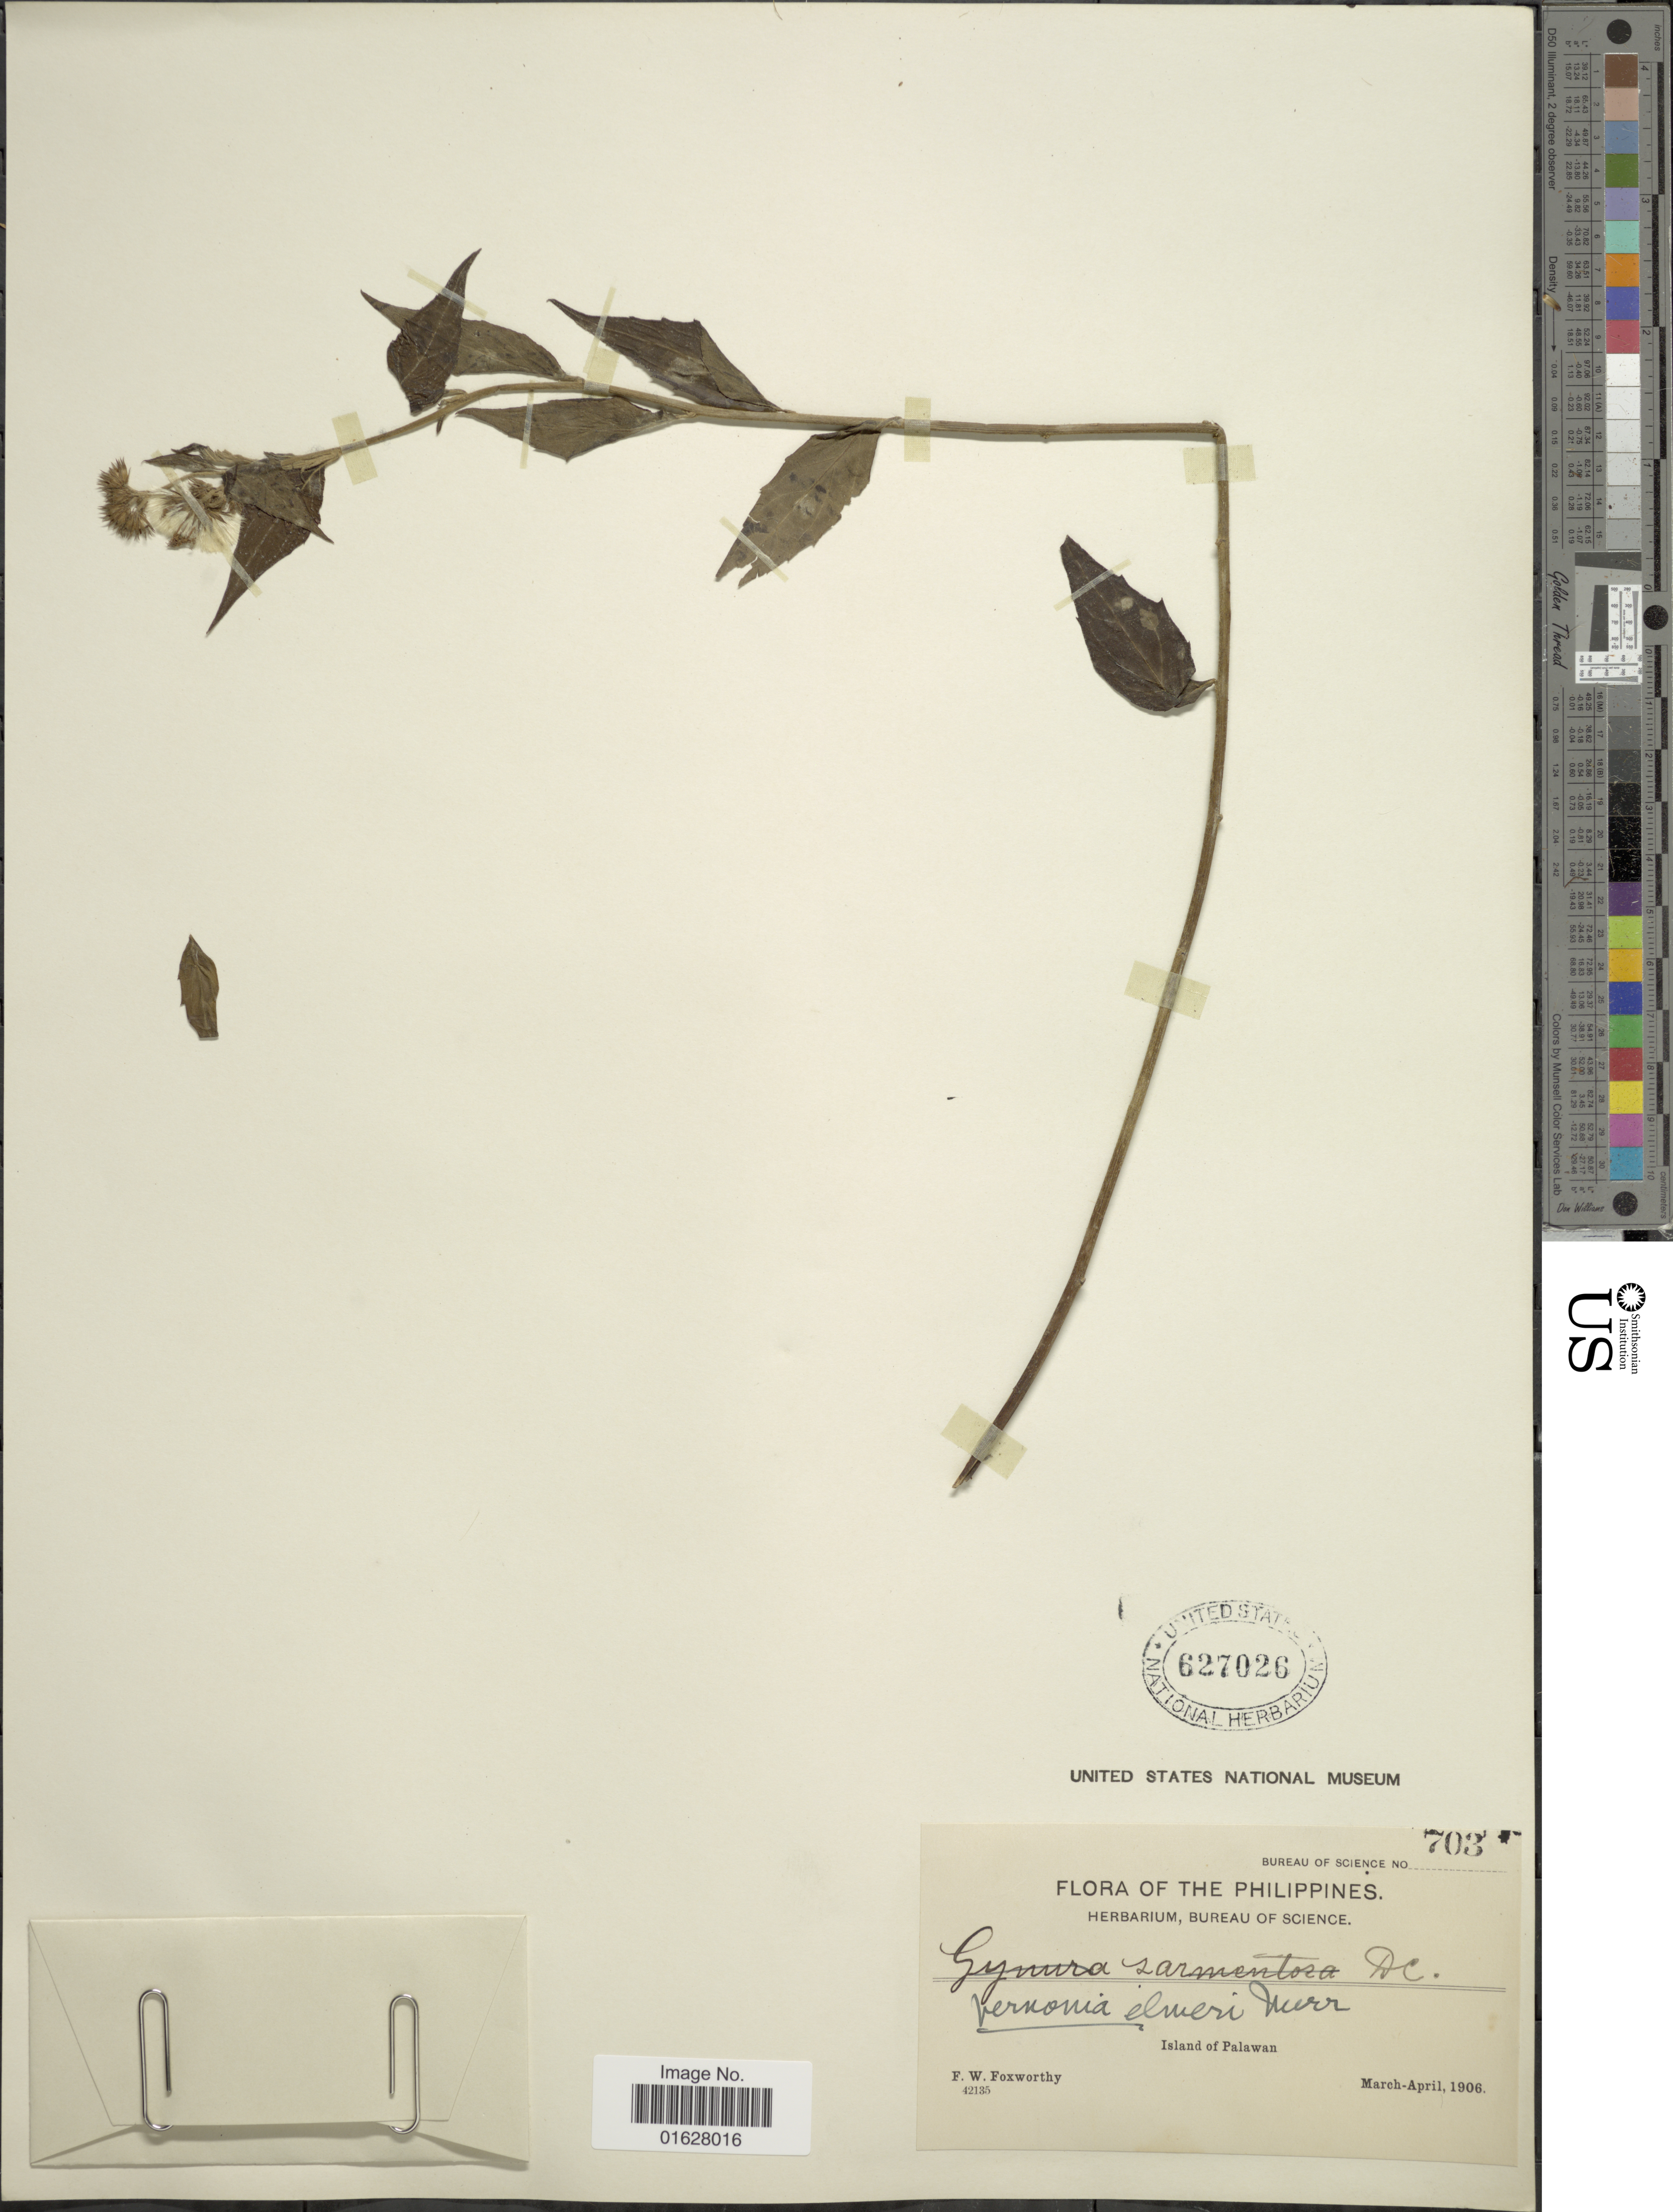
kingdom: Plantae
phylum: Tracheophyta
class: Magnoliopsida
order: Asterales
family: Asteraceae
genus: Vernonia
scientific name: Vernonia elmeri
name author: Merr.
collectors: F. W. Foxworthy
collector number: Bureau of Science 703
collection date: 1906-03/1906-04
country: Philippines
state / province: Mimaropa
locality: The Philippines. Island of Palawan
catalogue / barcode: US 627026